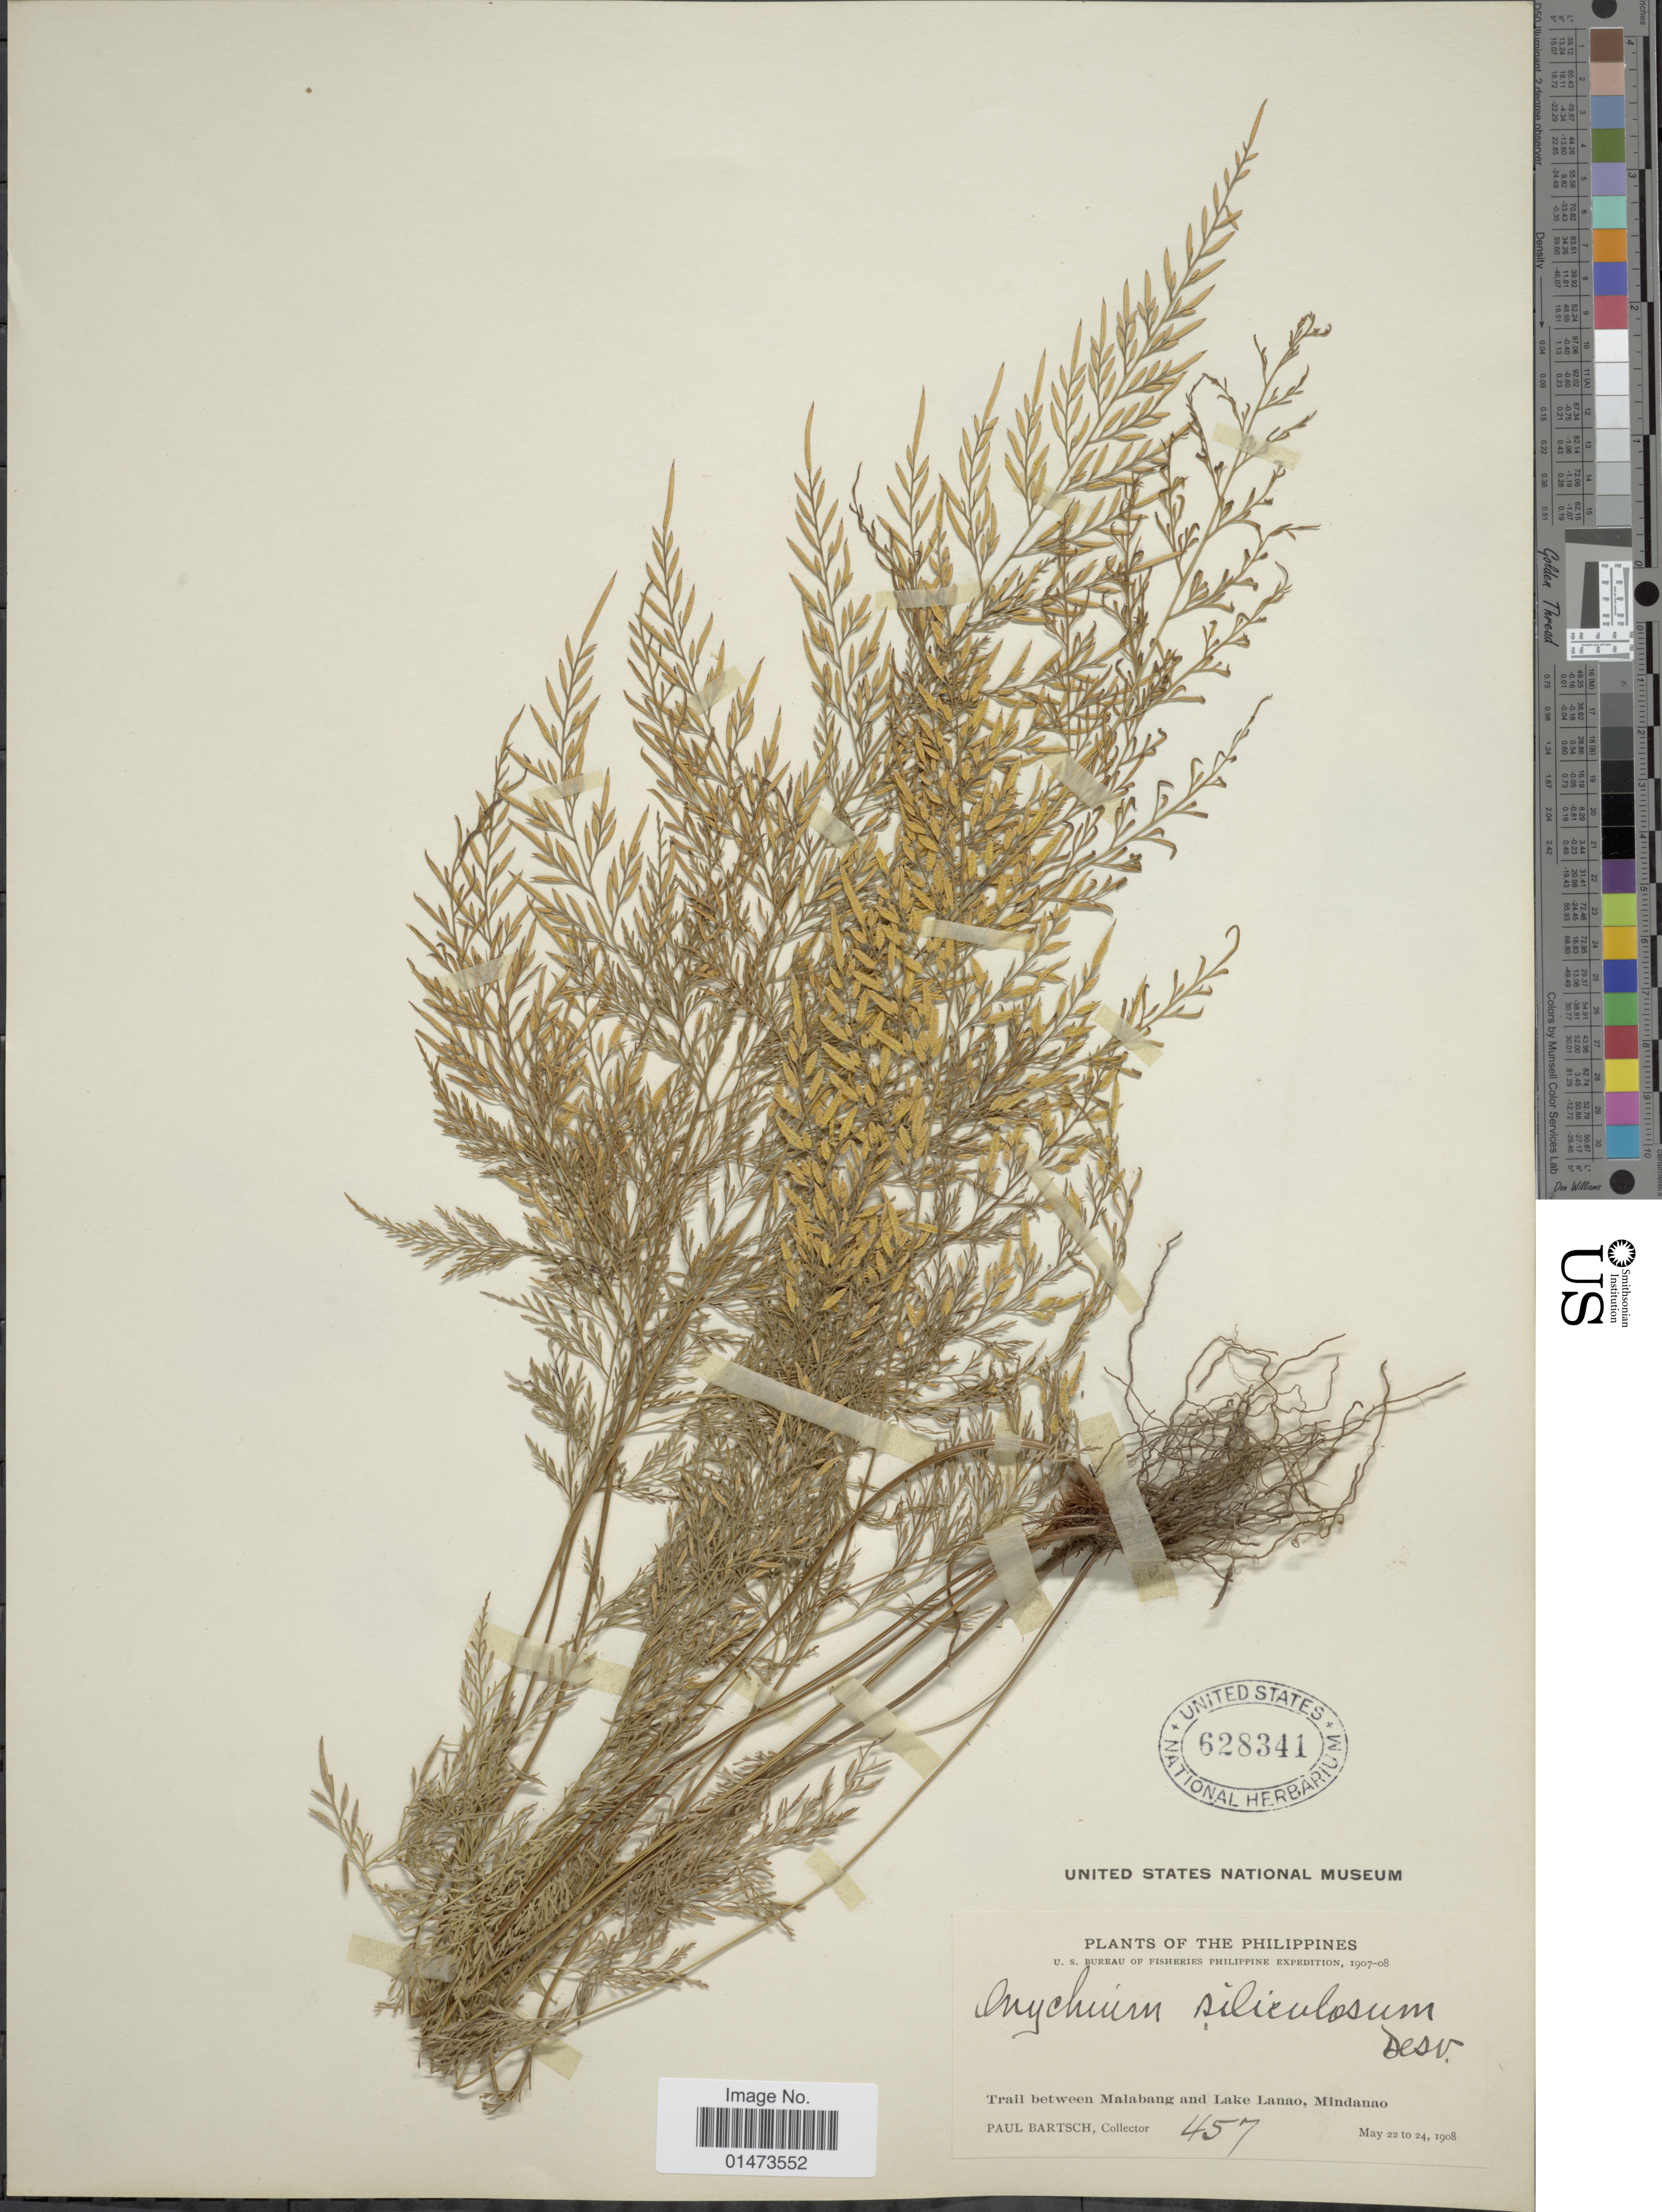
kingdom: Plantae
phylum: Tracheophyta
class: Polypodiopsida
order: Polypodiales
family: Pteridaceae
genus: Onychium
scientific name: Onychium siliculosum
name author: (Desv.) C. Chr.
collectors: P. Bartsch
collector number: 457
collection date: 1908-05-22/1908-05-24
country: Philippines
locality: Trail between Malabang and Lake Lanao, Mindanao.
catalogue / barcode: US 628341